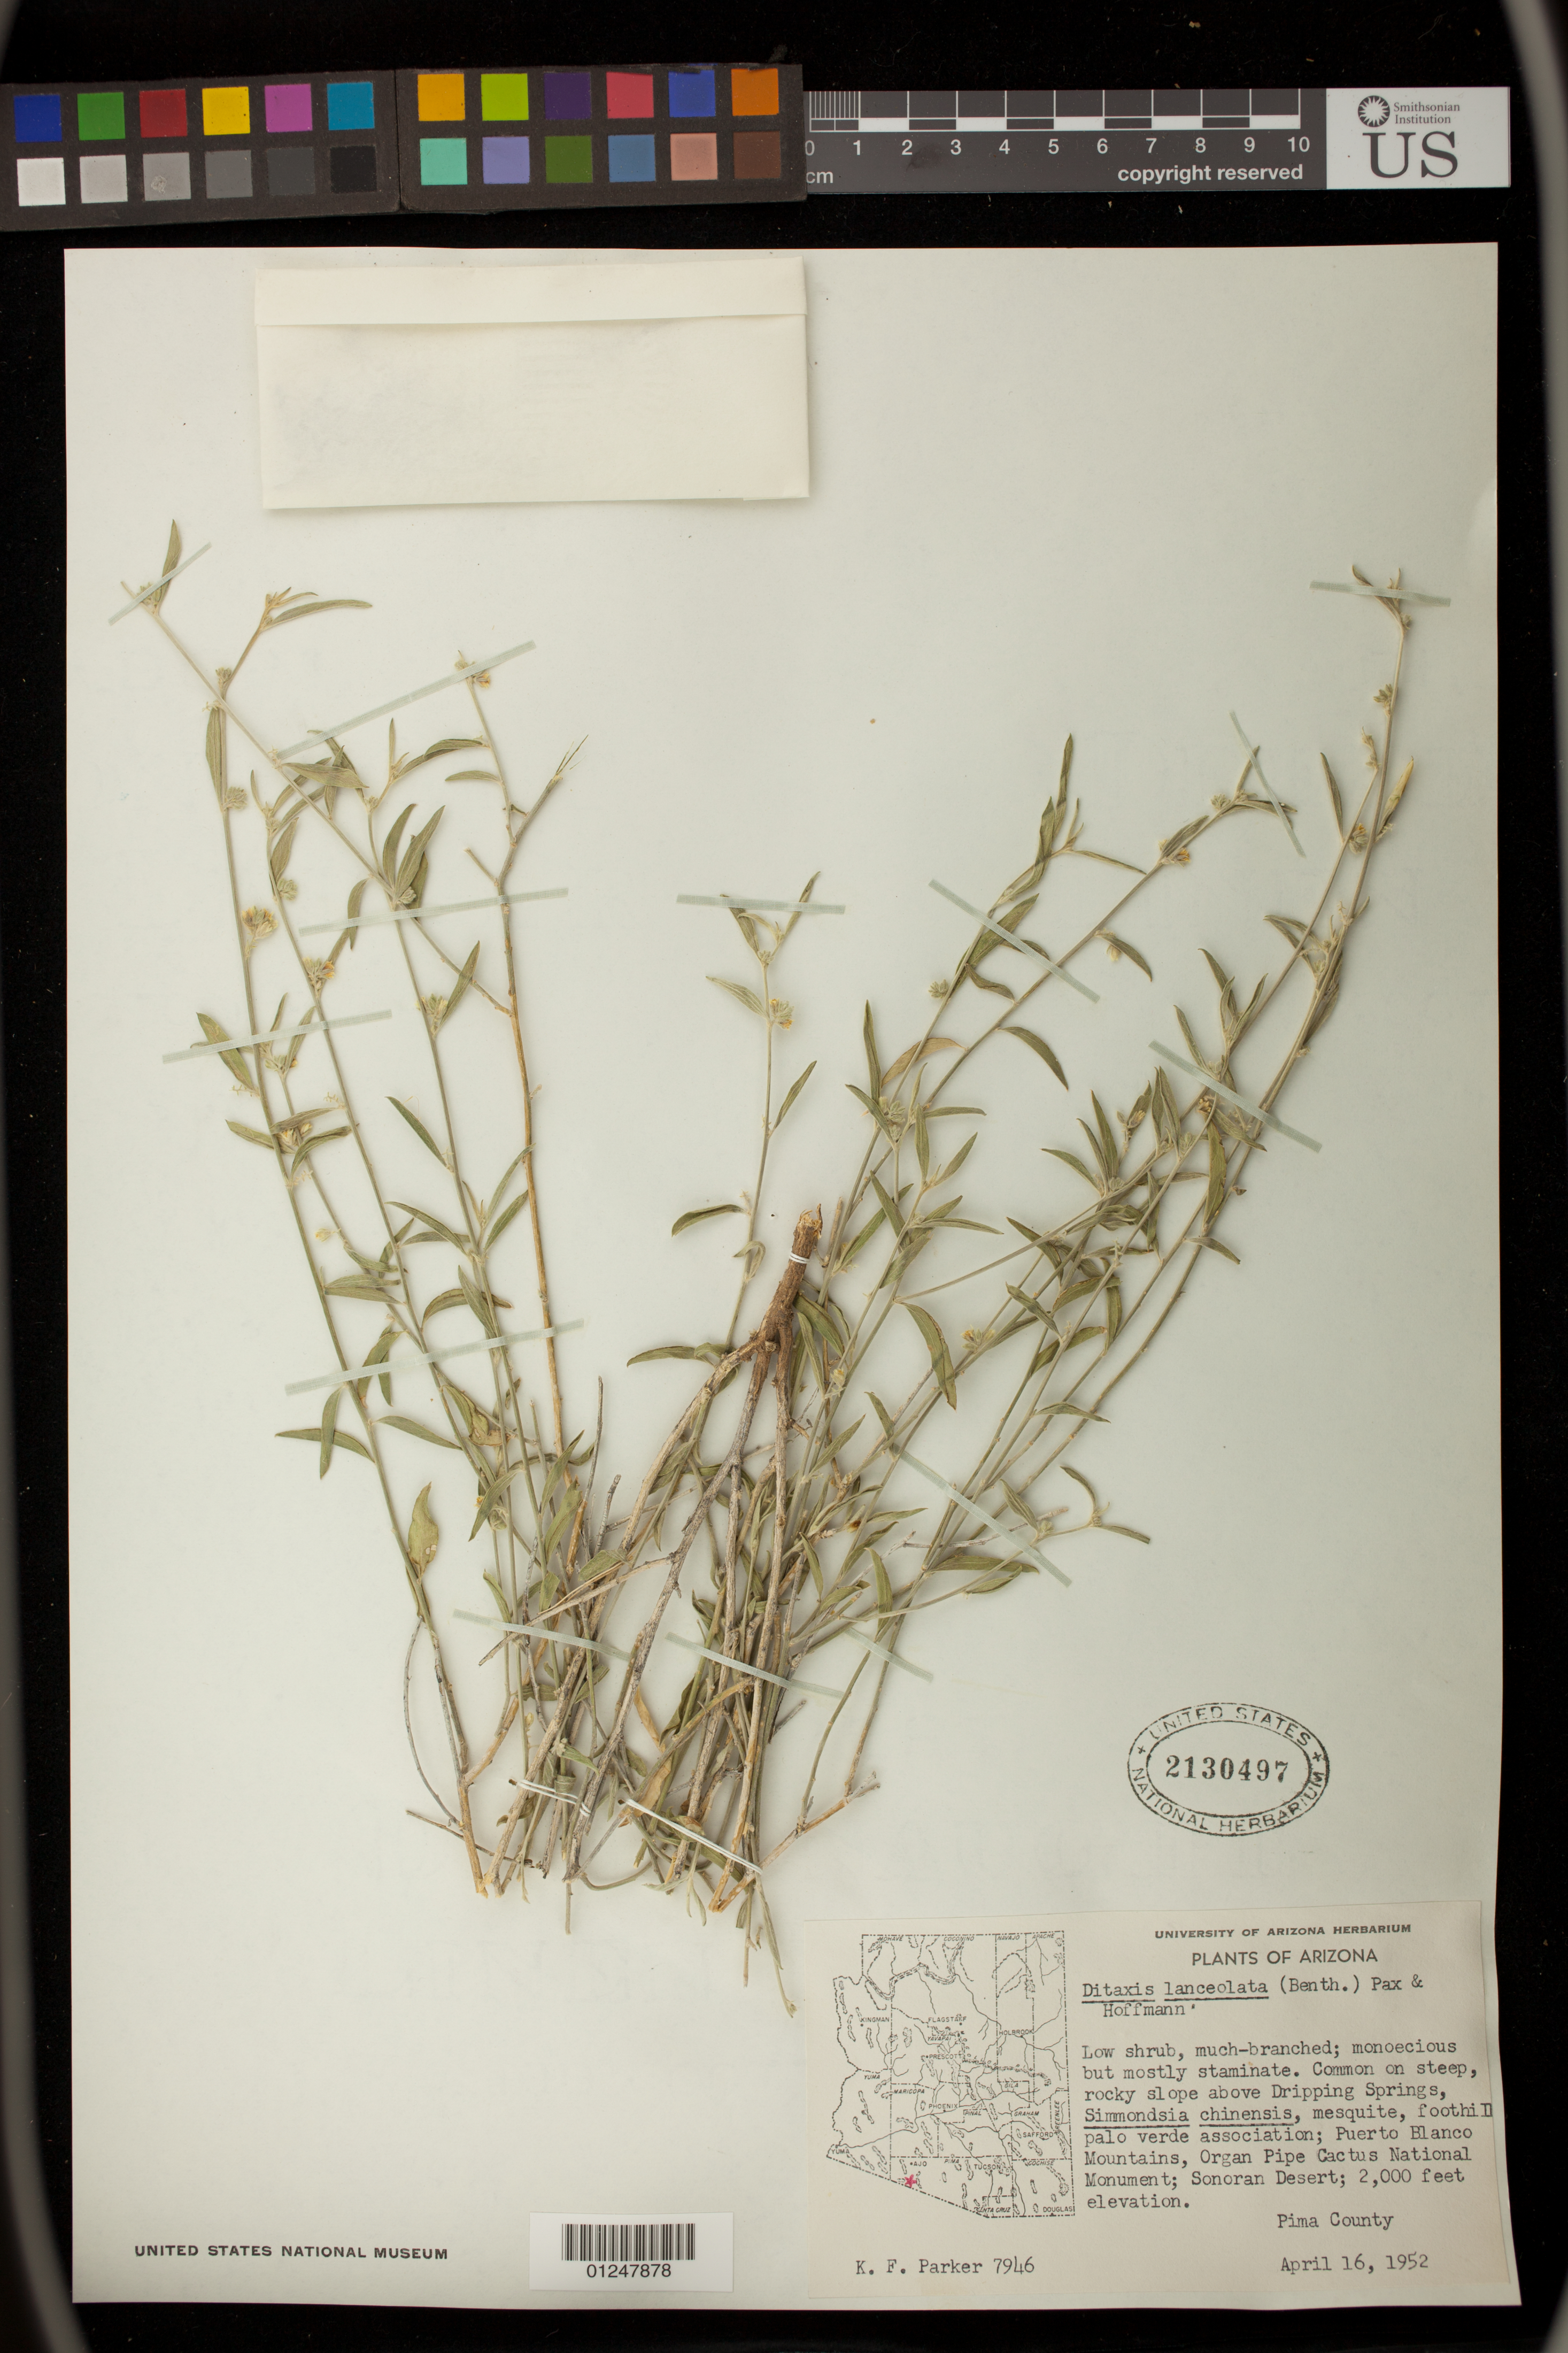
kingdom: Plantae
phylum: Tracheophyta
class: Magnoliopsida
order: Malpighiales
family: Euphorbiaceae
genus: Argythamnia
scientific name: Argythamnia lanceolata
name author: (Benth.) Müll. Arg.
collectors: K. F. Parker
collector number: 7946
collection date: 1952-04-16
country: United States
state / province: Arizona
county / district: Pima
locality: Steep, rocky slope above Dripping Springs; Puerto Blanco Mountains, Organ Pipe Cactus National Monument; Sonoran Desert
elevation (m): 610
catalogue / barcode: US 2130497